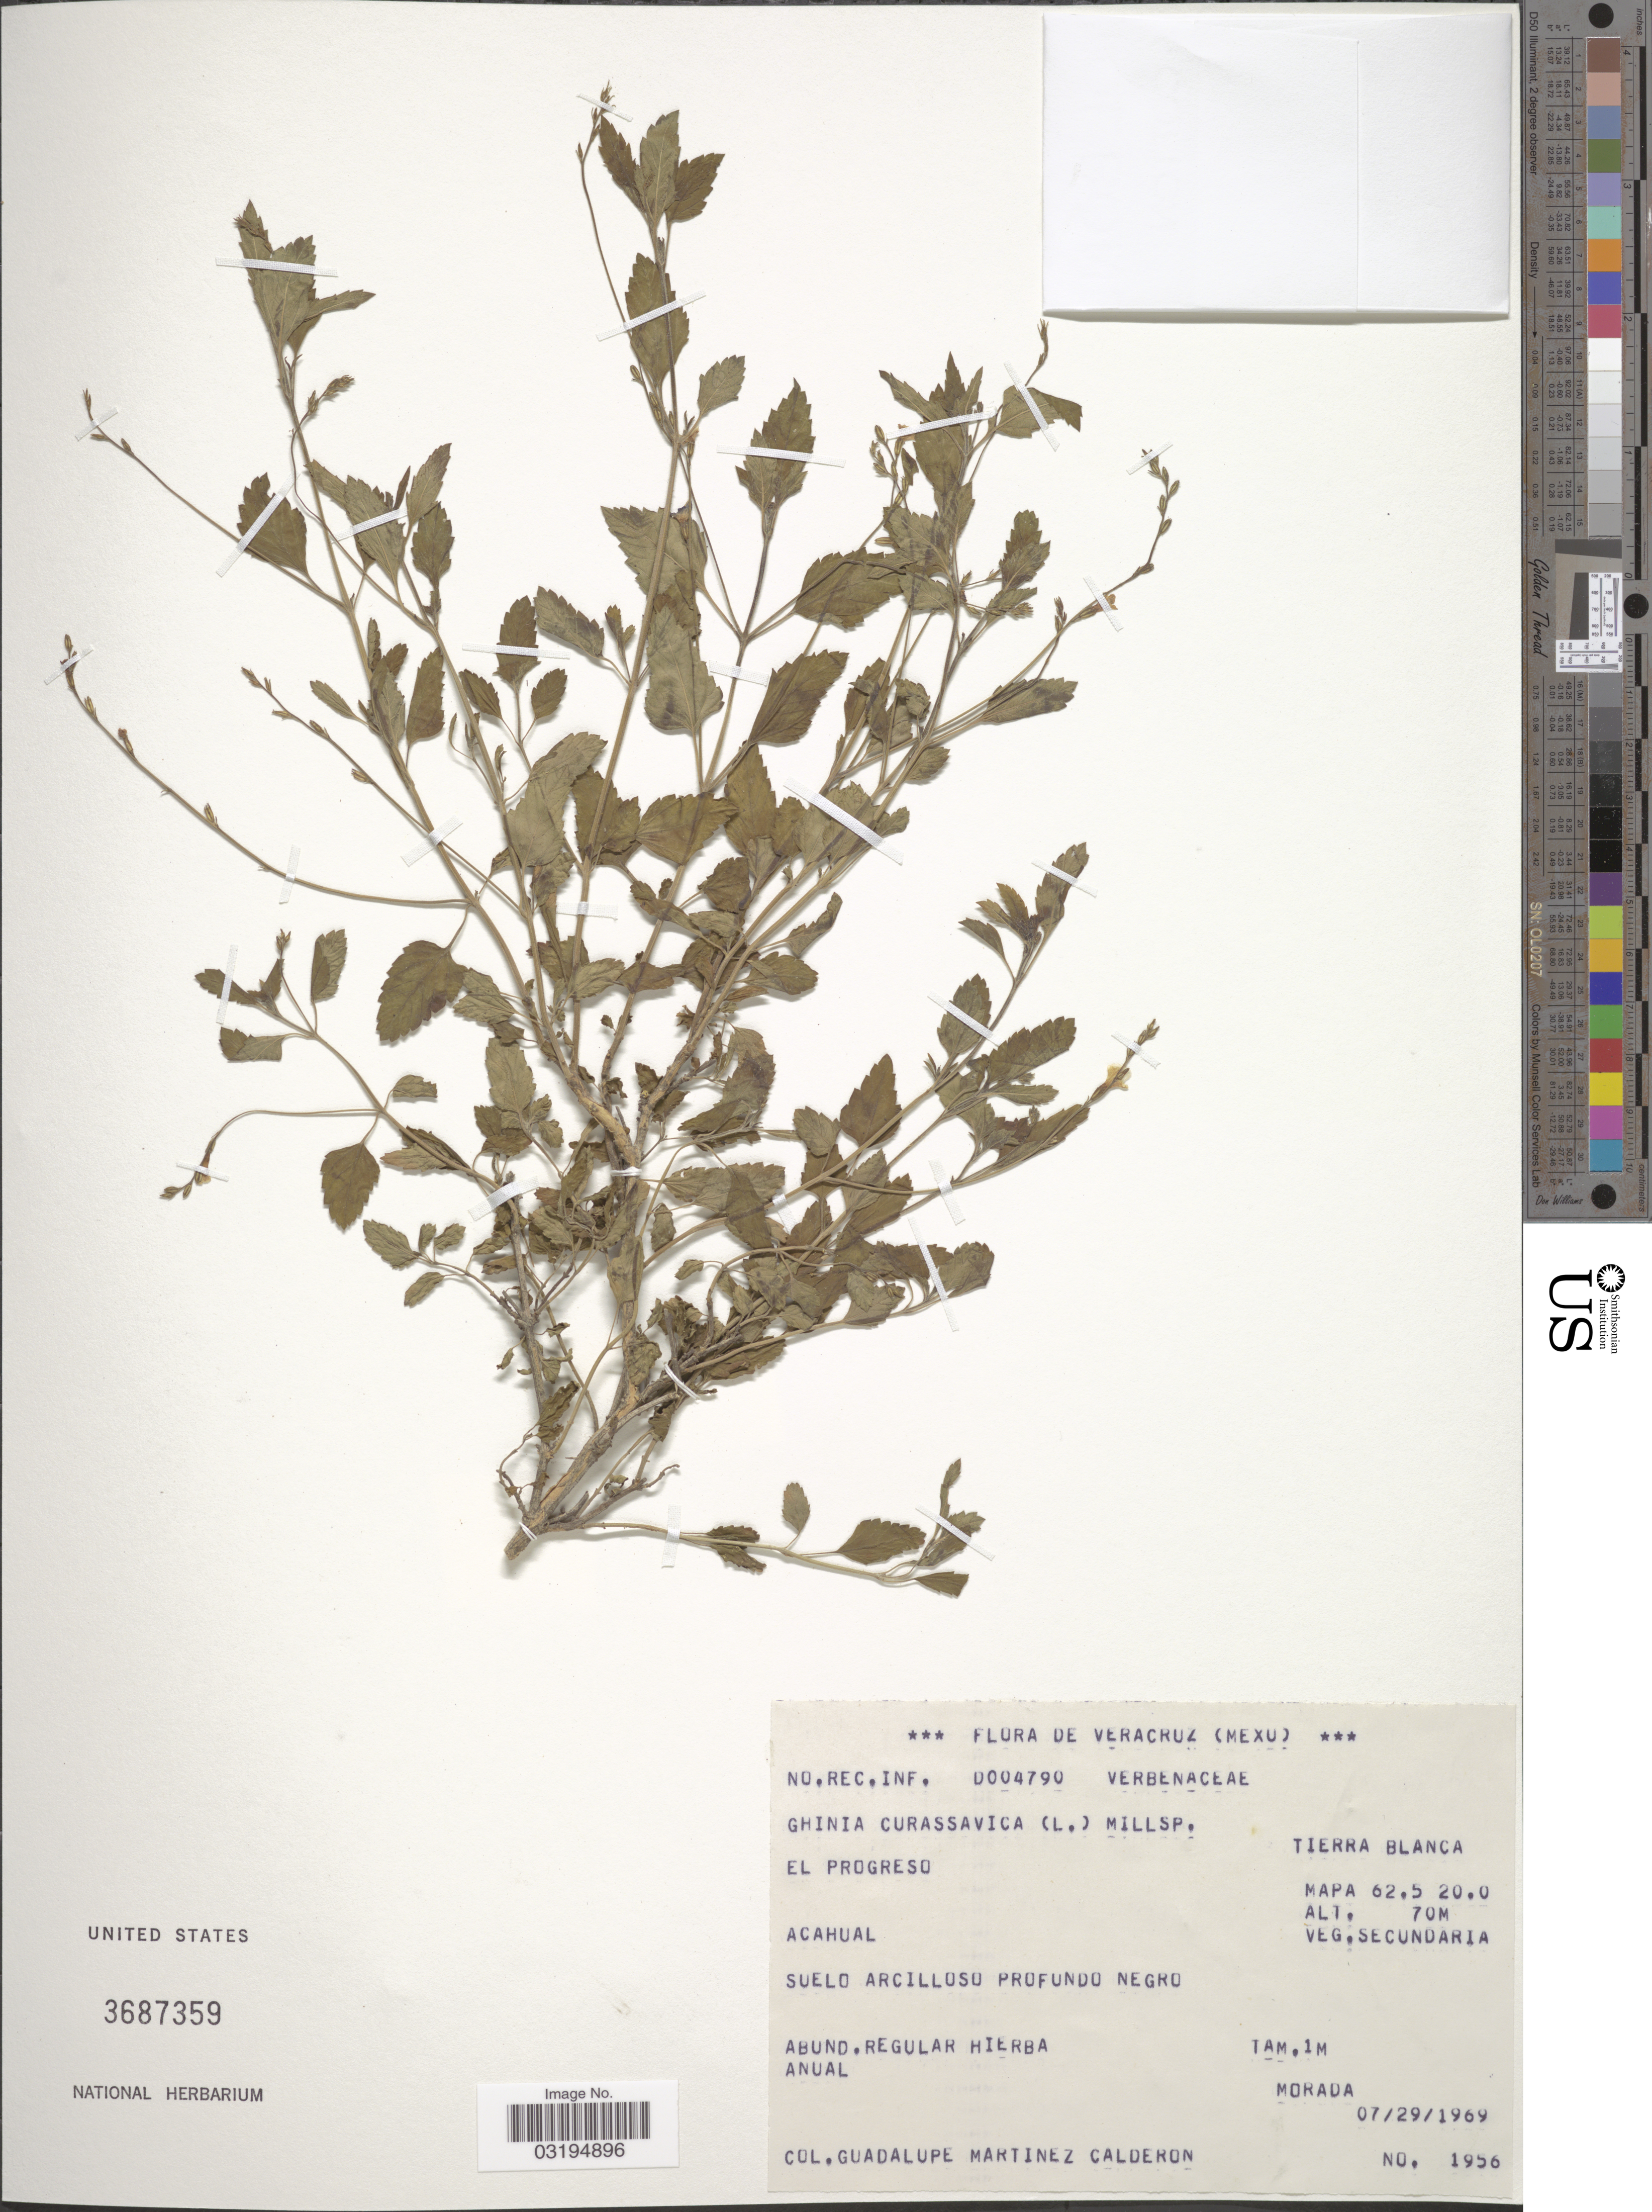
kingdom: Plantae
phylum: Tracheophyta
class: Magnoliopsida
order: Lamiales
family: Verbenaceae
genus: Tamonea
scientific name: Tamonea curassavica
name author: (L.) Pers.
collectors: G. Martinez-C.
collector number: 1956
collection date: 1969-07-29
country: Mexico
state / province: Veracruz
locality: Veracruz, El Progreso, Tierra Blanca, Mapa 62.5 20.0, Acahual, Suelo Arcilloso Profundo Negro.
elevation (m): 70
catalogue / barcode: US 3687359